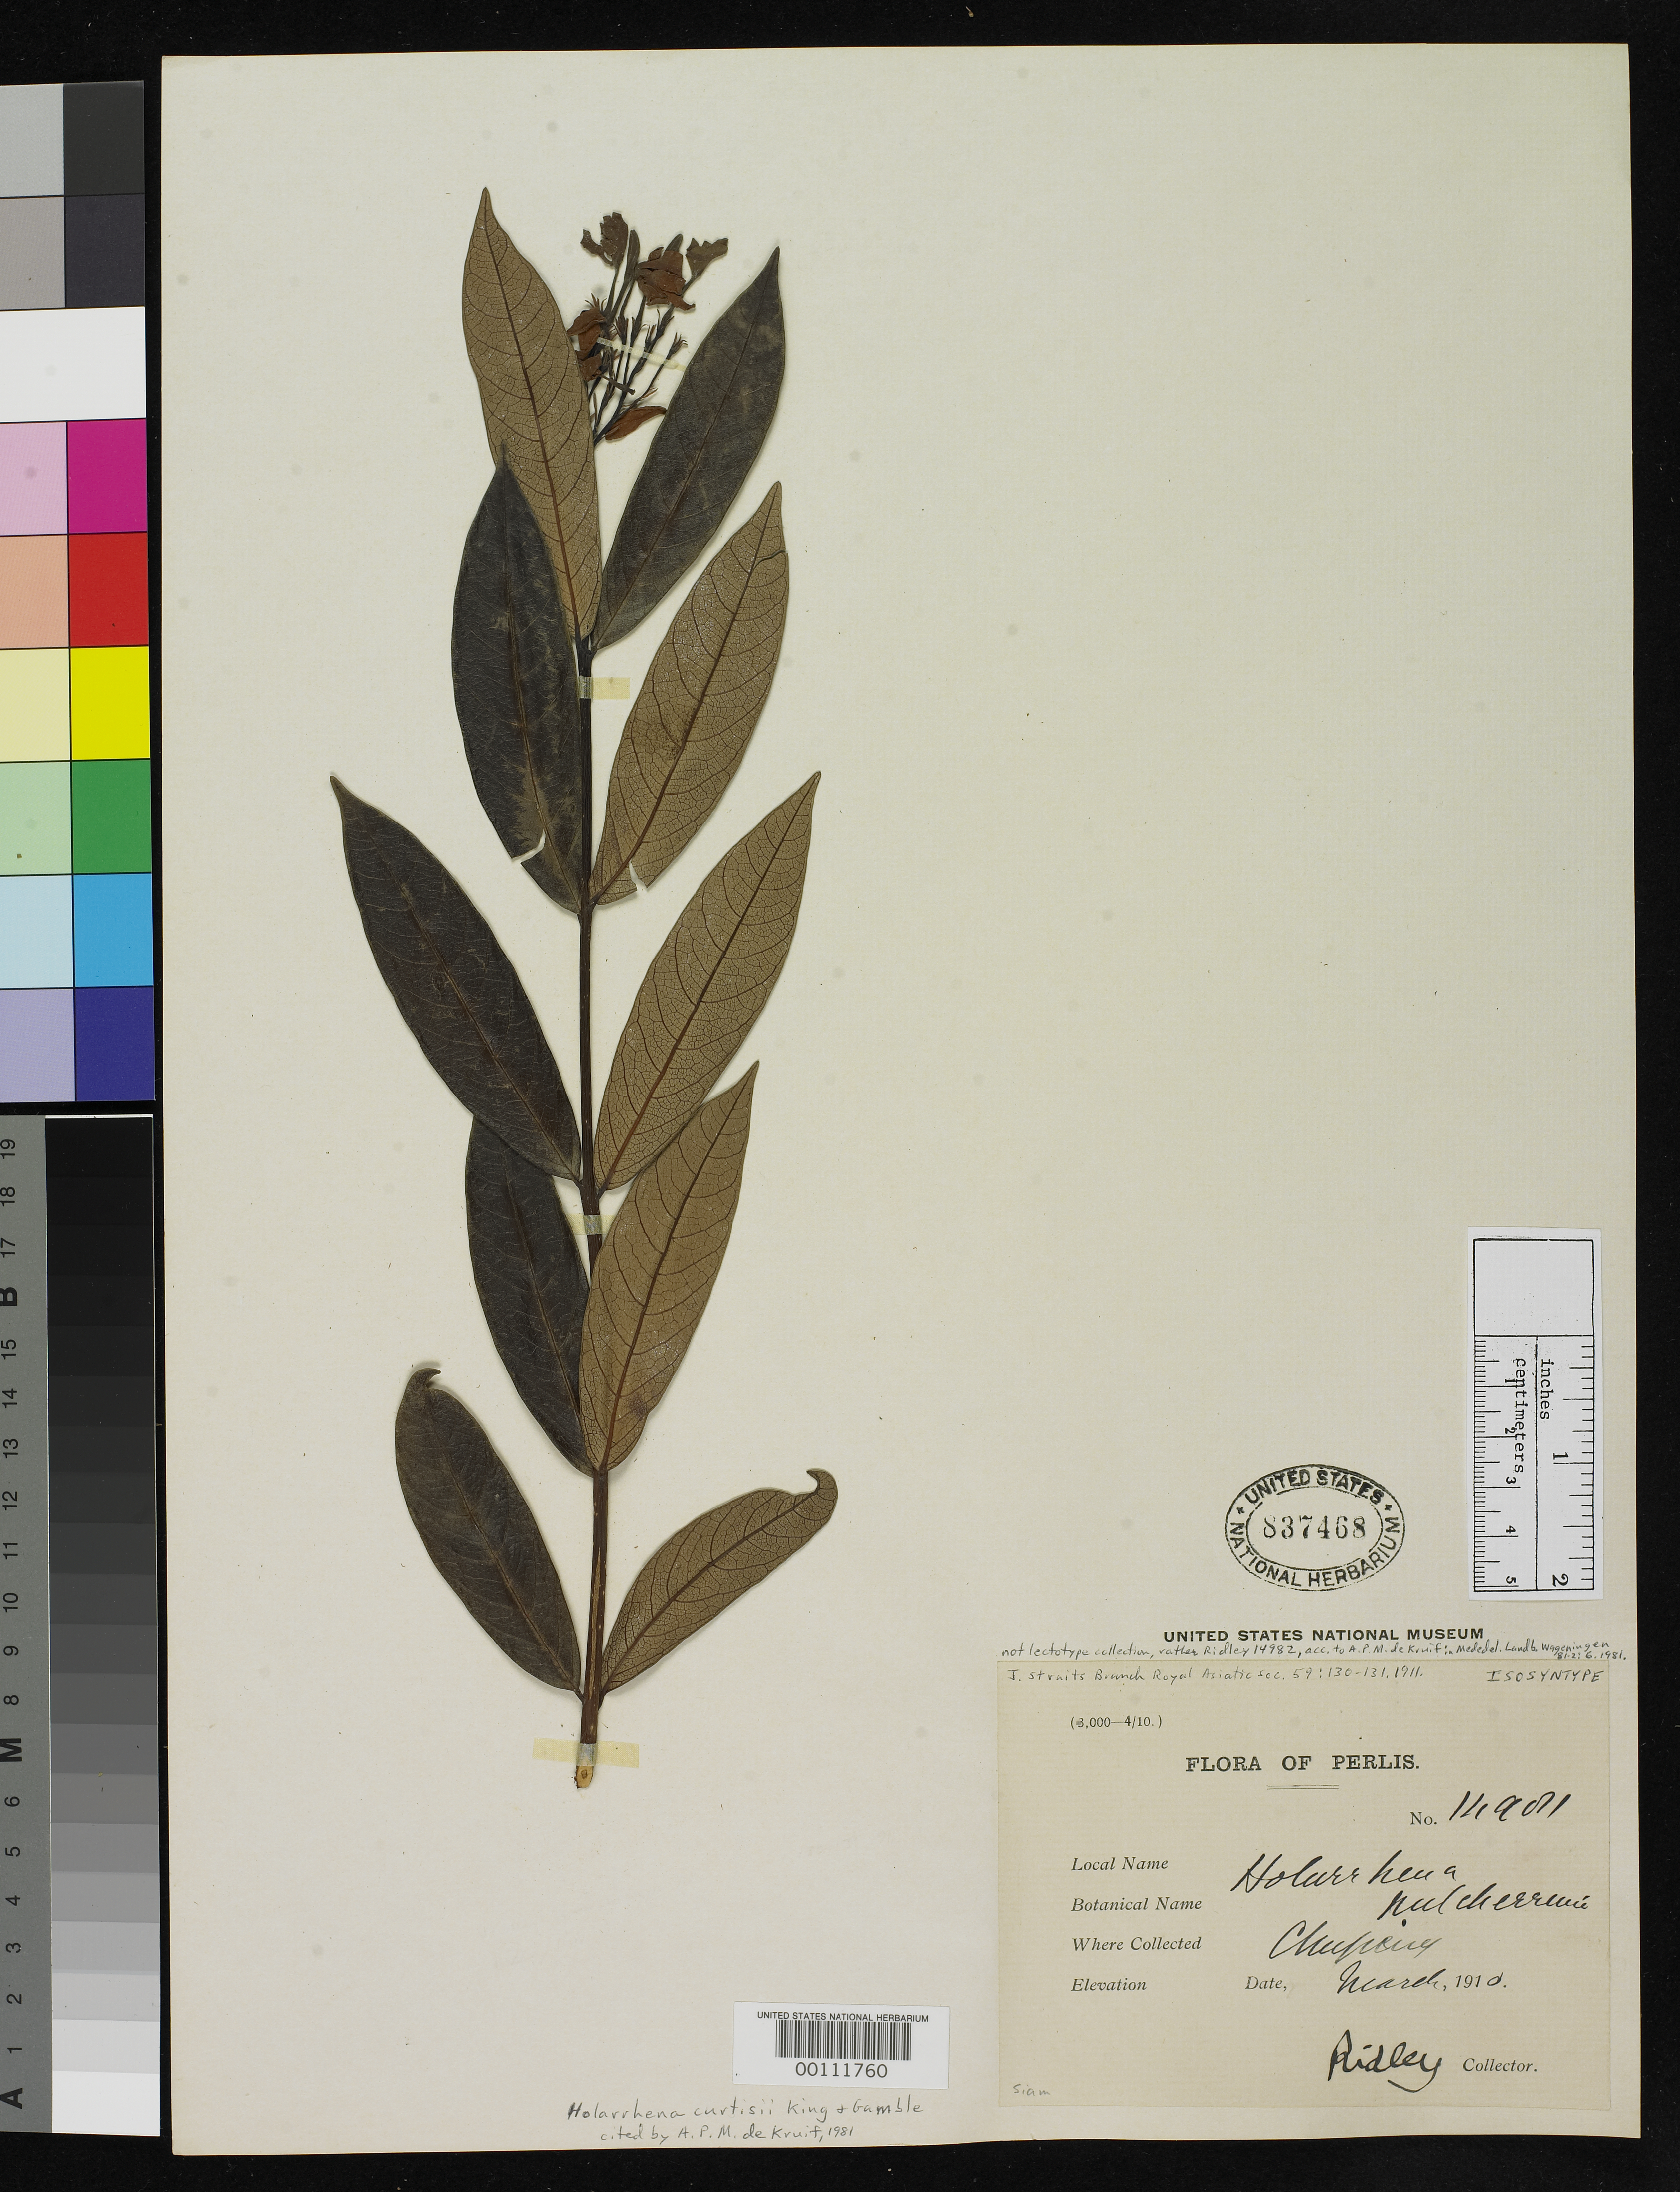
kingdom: Plantae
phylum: Tracheophyta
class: Magnoliopsida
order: Gentianales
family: Apocynaceae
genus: Holarrhena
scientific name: Holarrhena pulcherrima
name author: Ridl.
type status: Isosyntype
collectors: H. N. Ridley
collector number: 14981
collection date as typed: Mar 1910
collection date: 1910-03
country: Malaysia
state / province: Perlis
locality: Chupeiy. [Malay Peninsula]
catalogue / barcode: US 837468